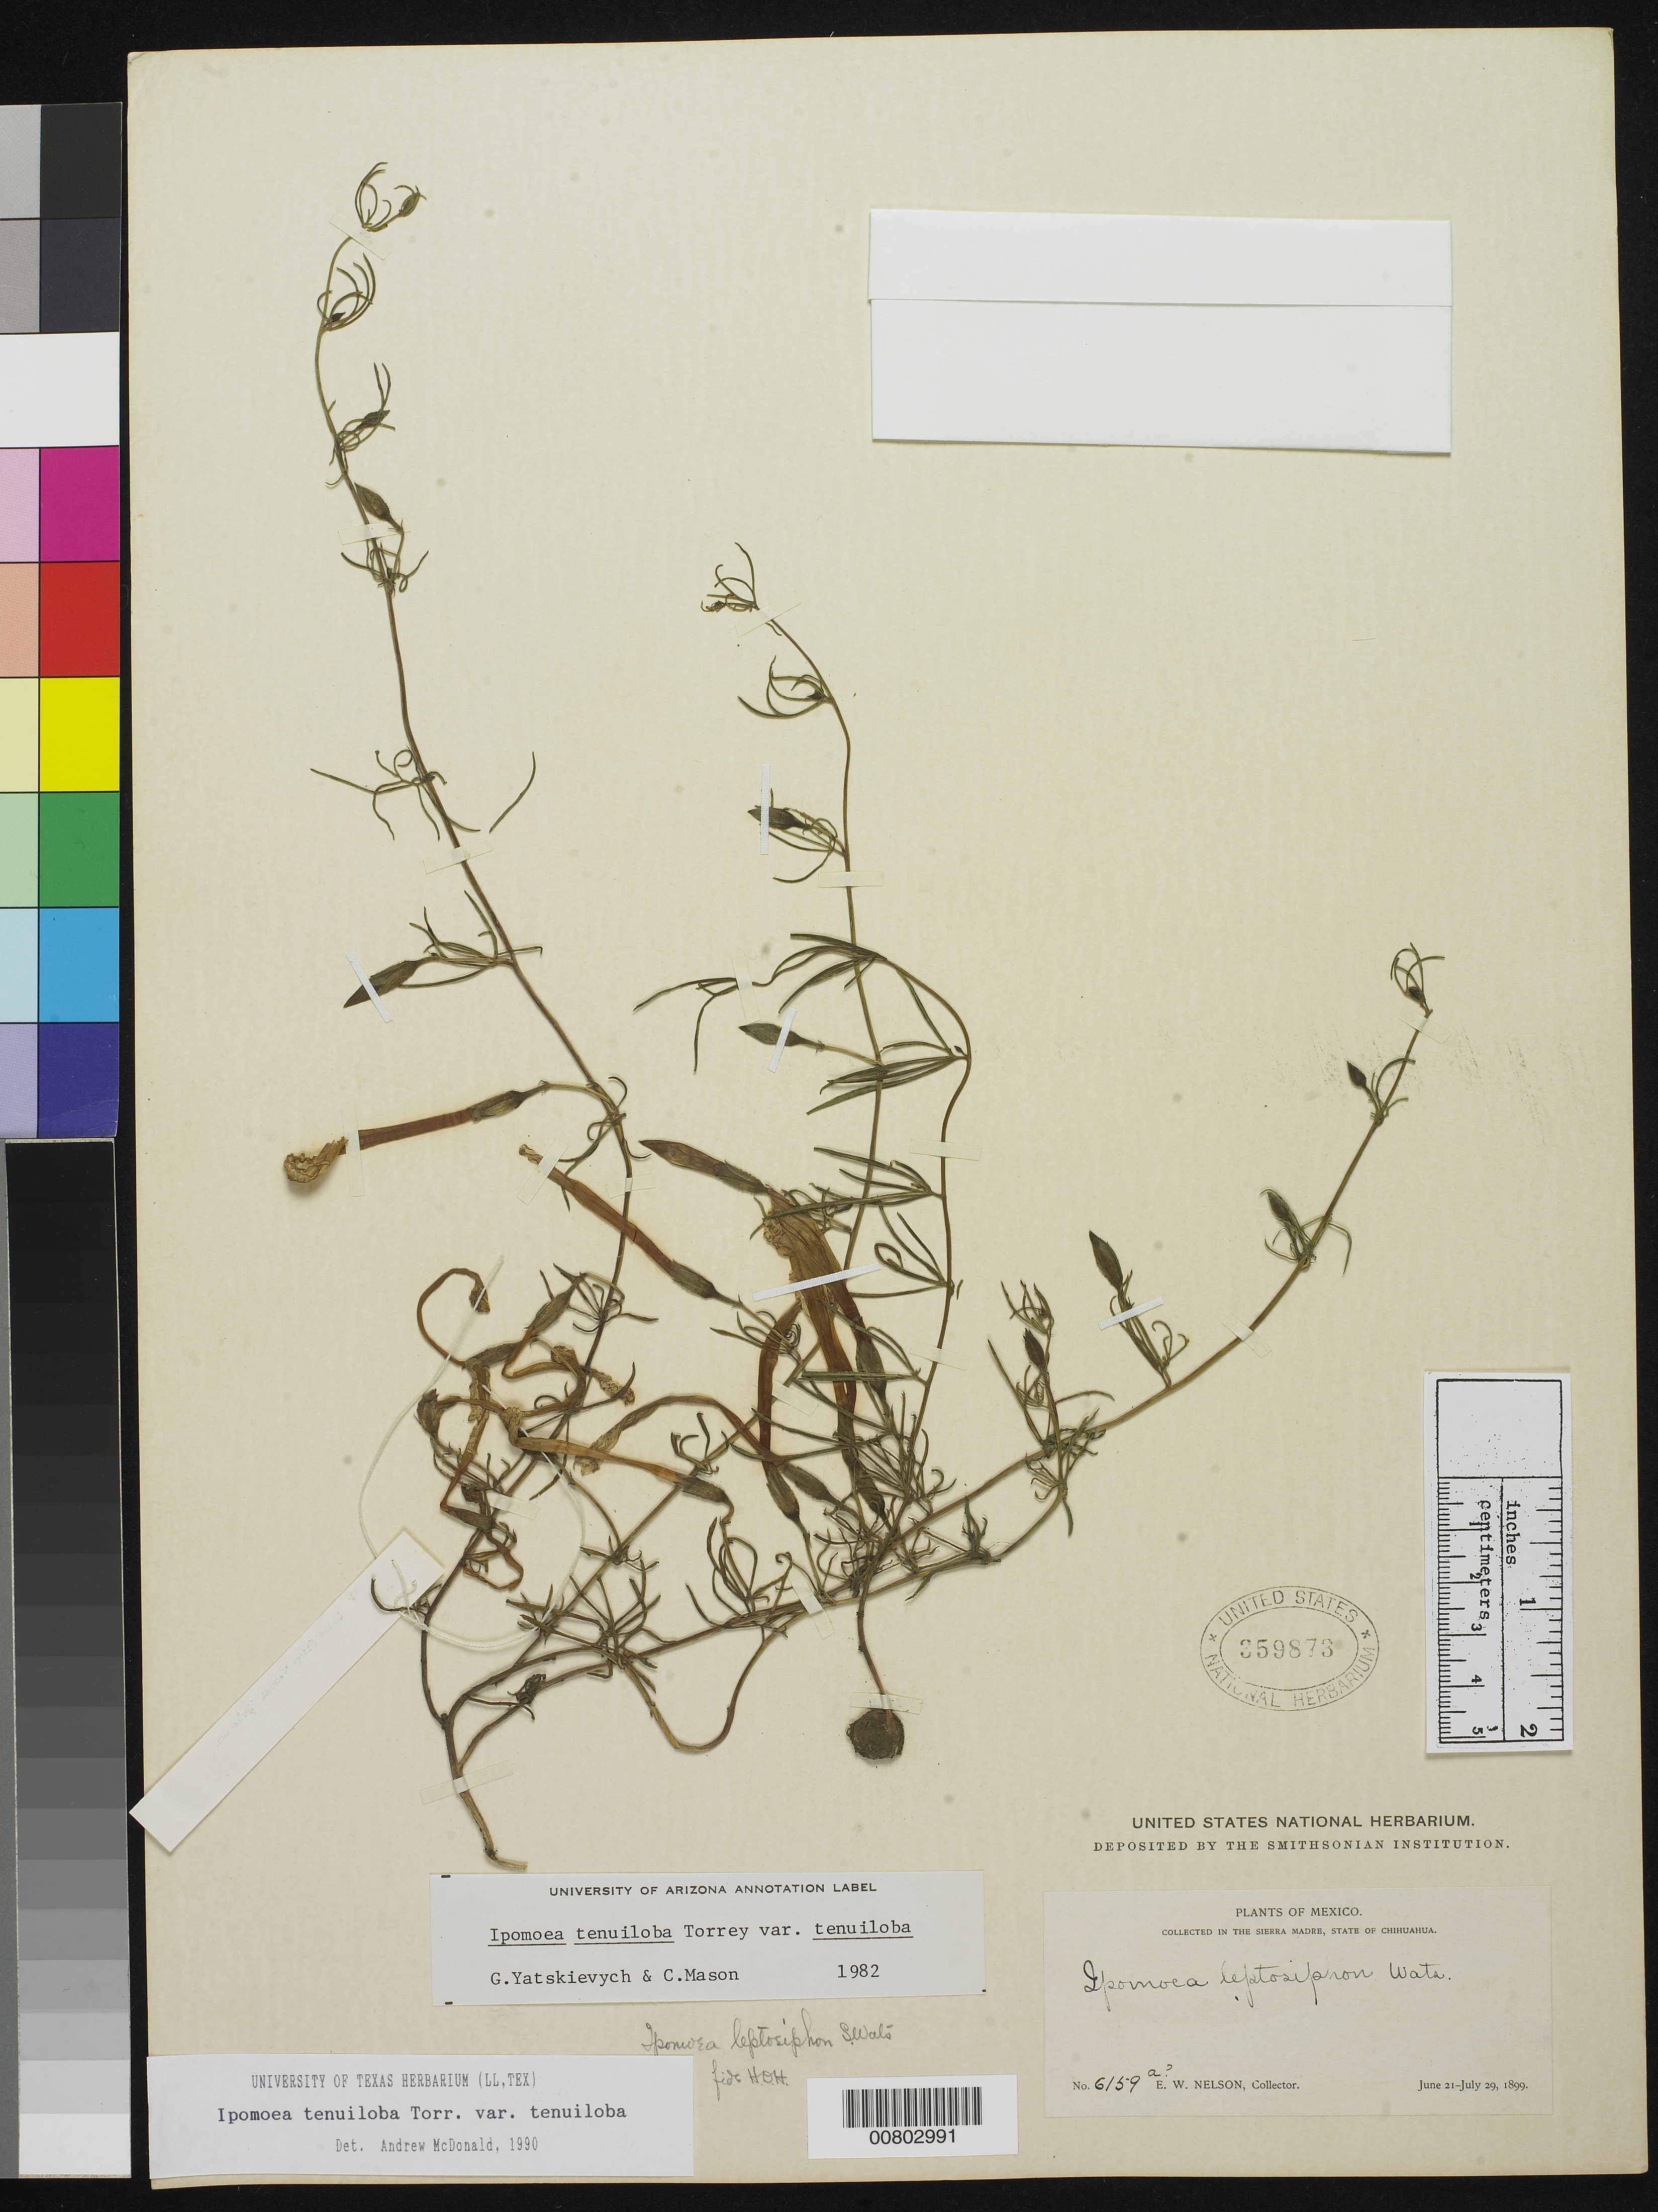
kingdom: Plantae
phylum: Tracheophyta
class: Magnoliopsida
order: Solanales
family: Convolvulaceae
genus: Ipomoea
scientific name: Ipomoea tenuiloba var. lemmonii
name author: (A. Gray) Yatsk. & C.T. Mason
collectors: E. W. Nelson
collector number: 6159 a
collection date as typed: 21 Jun 1899 to 29 Jul 1899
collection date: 1899-06-21/1899-07-29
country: Mexico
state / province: Chihuahua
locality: Sierra Madre, Chihuahua.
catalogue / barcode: US 359873